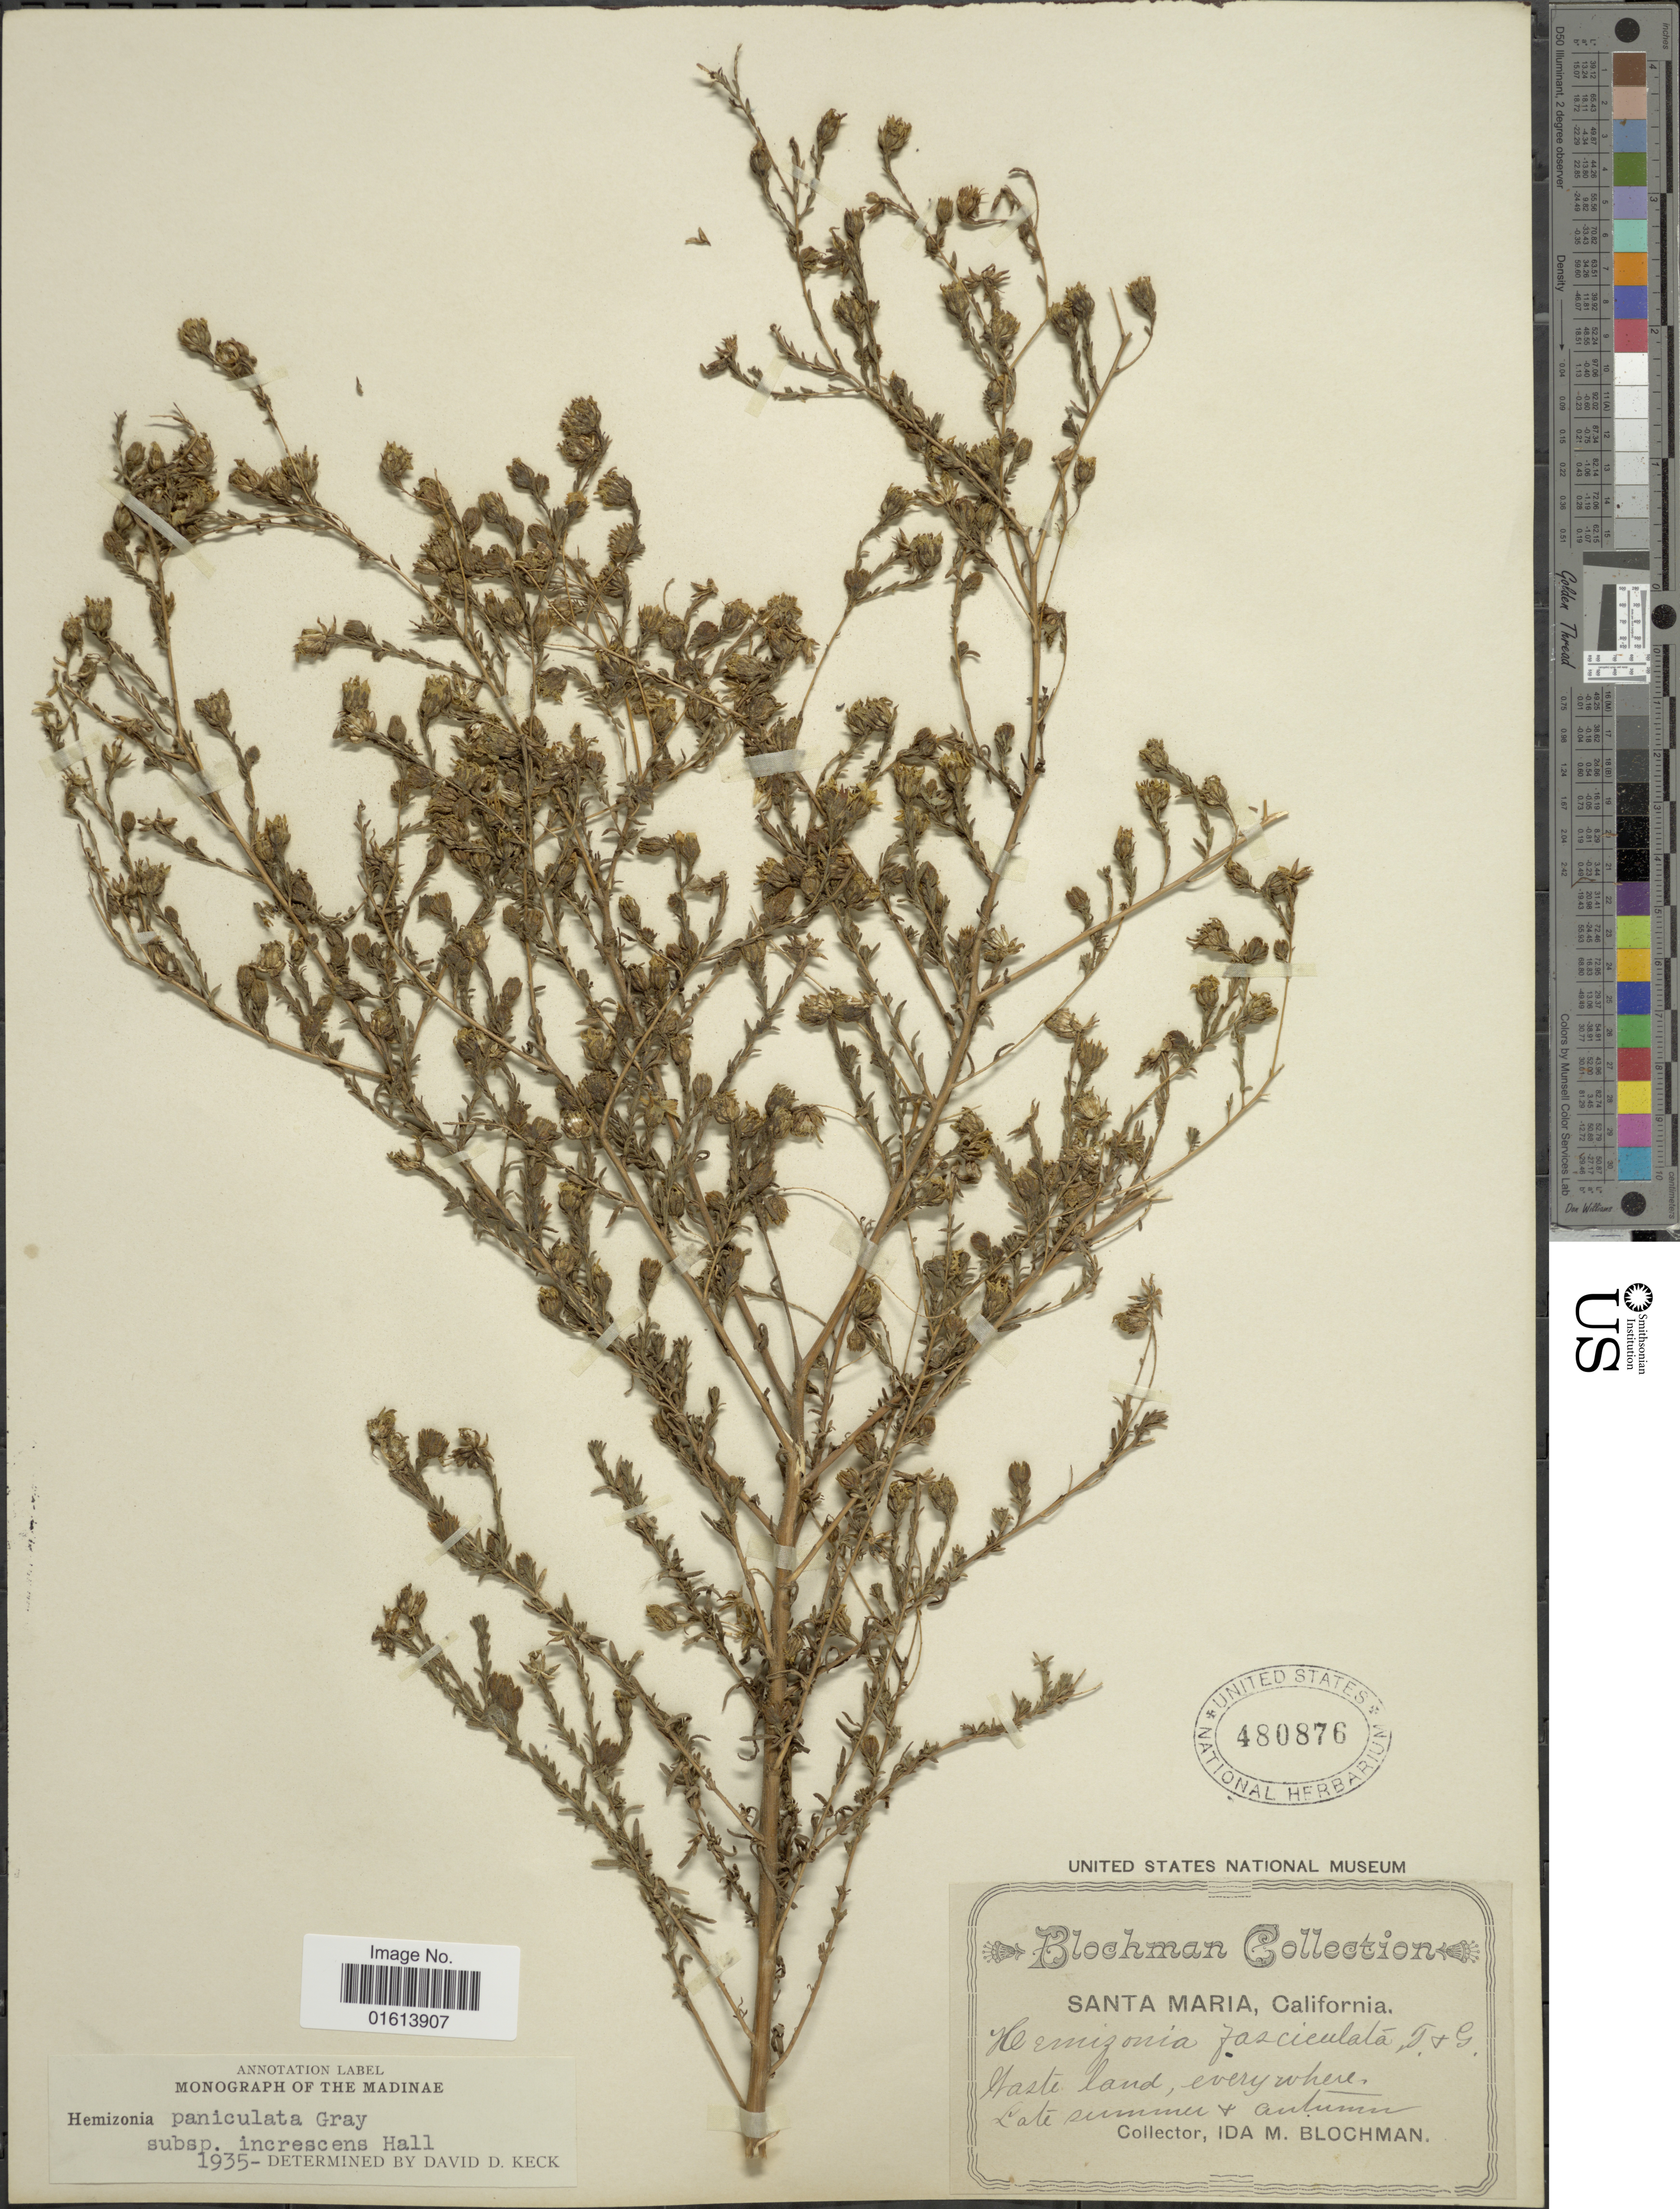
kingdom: Plantae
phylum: Tracheophyta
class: Magnoliopsida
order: Asterales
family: Asteraceae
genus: Deinandra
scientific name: Deinandra paniculata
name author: (A. Gray) Davidson & Moxley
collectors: I. Blochman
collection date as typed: Late summer and autumn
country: United States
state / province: California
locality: Santa Maria, California. Haste land, everywhere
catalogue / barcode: US 480876